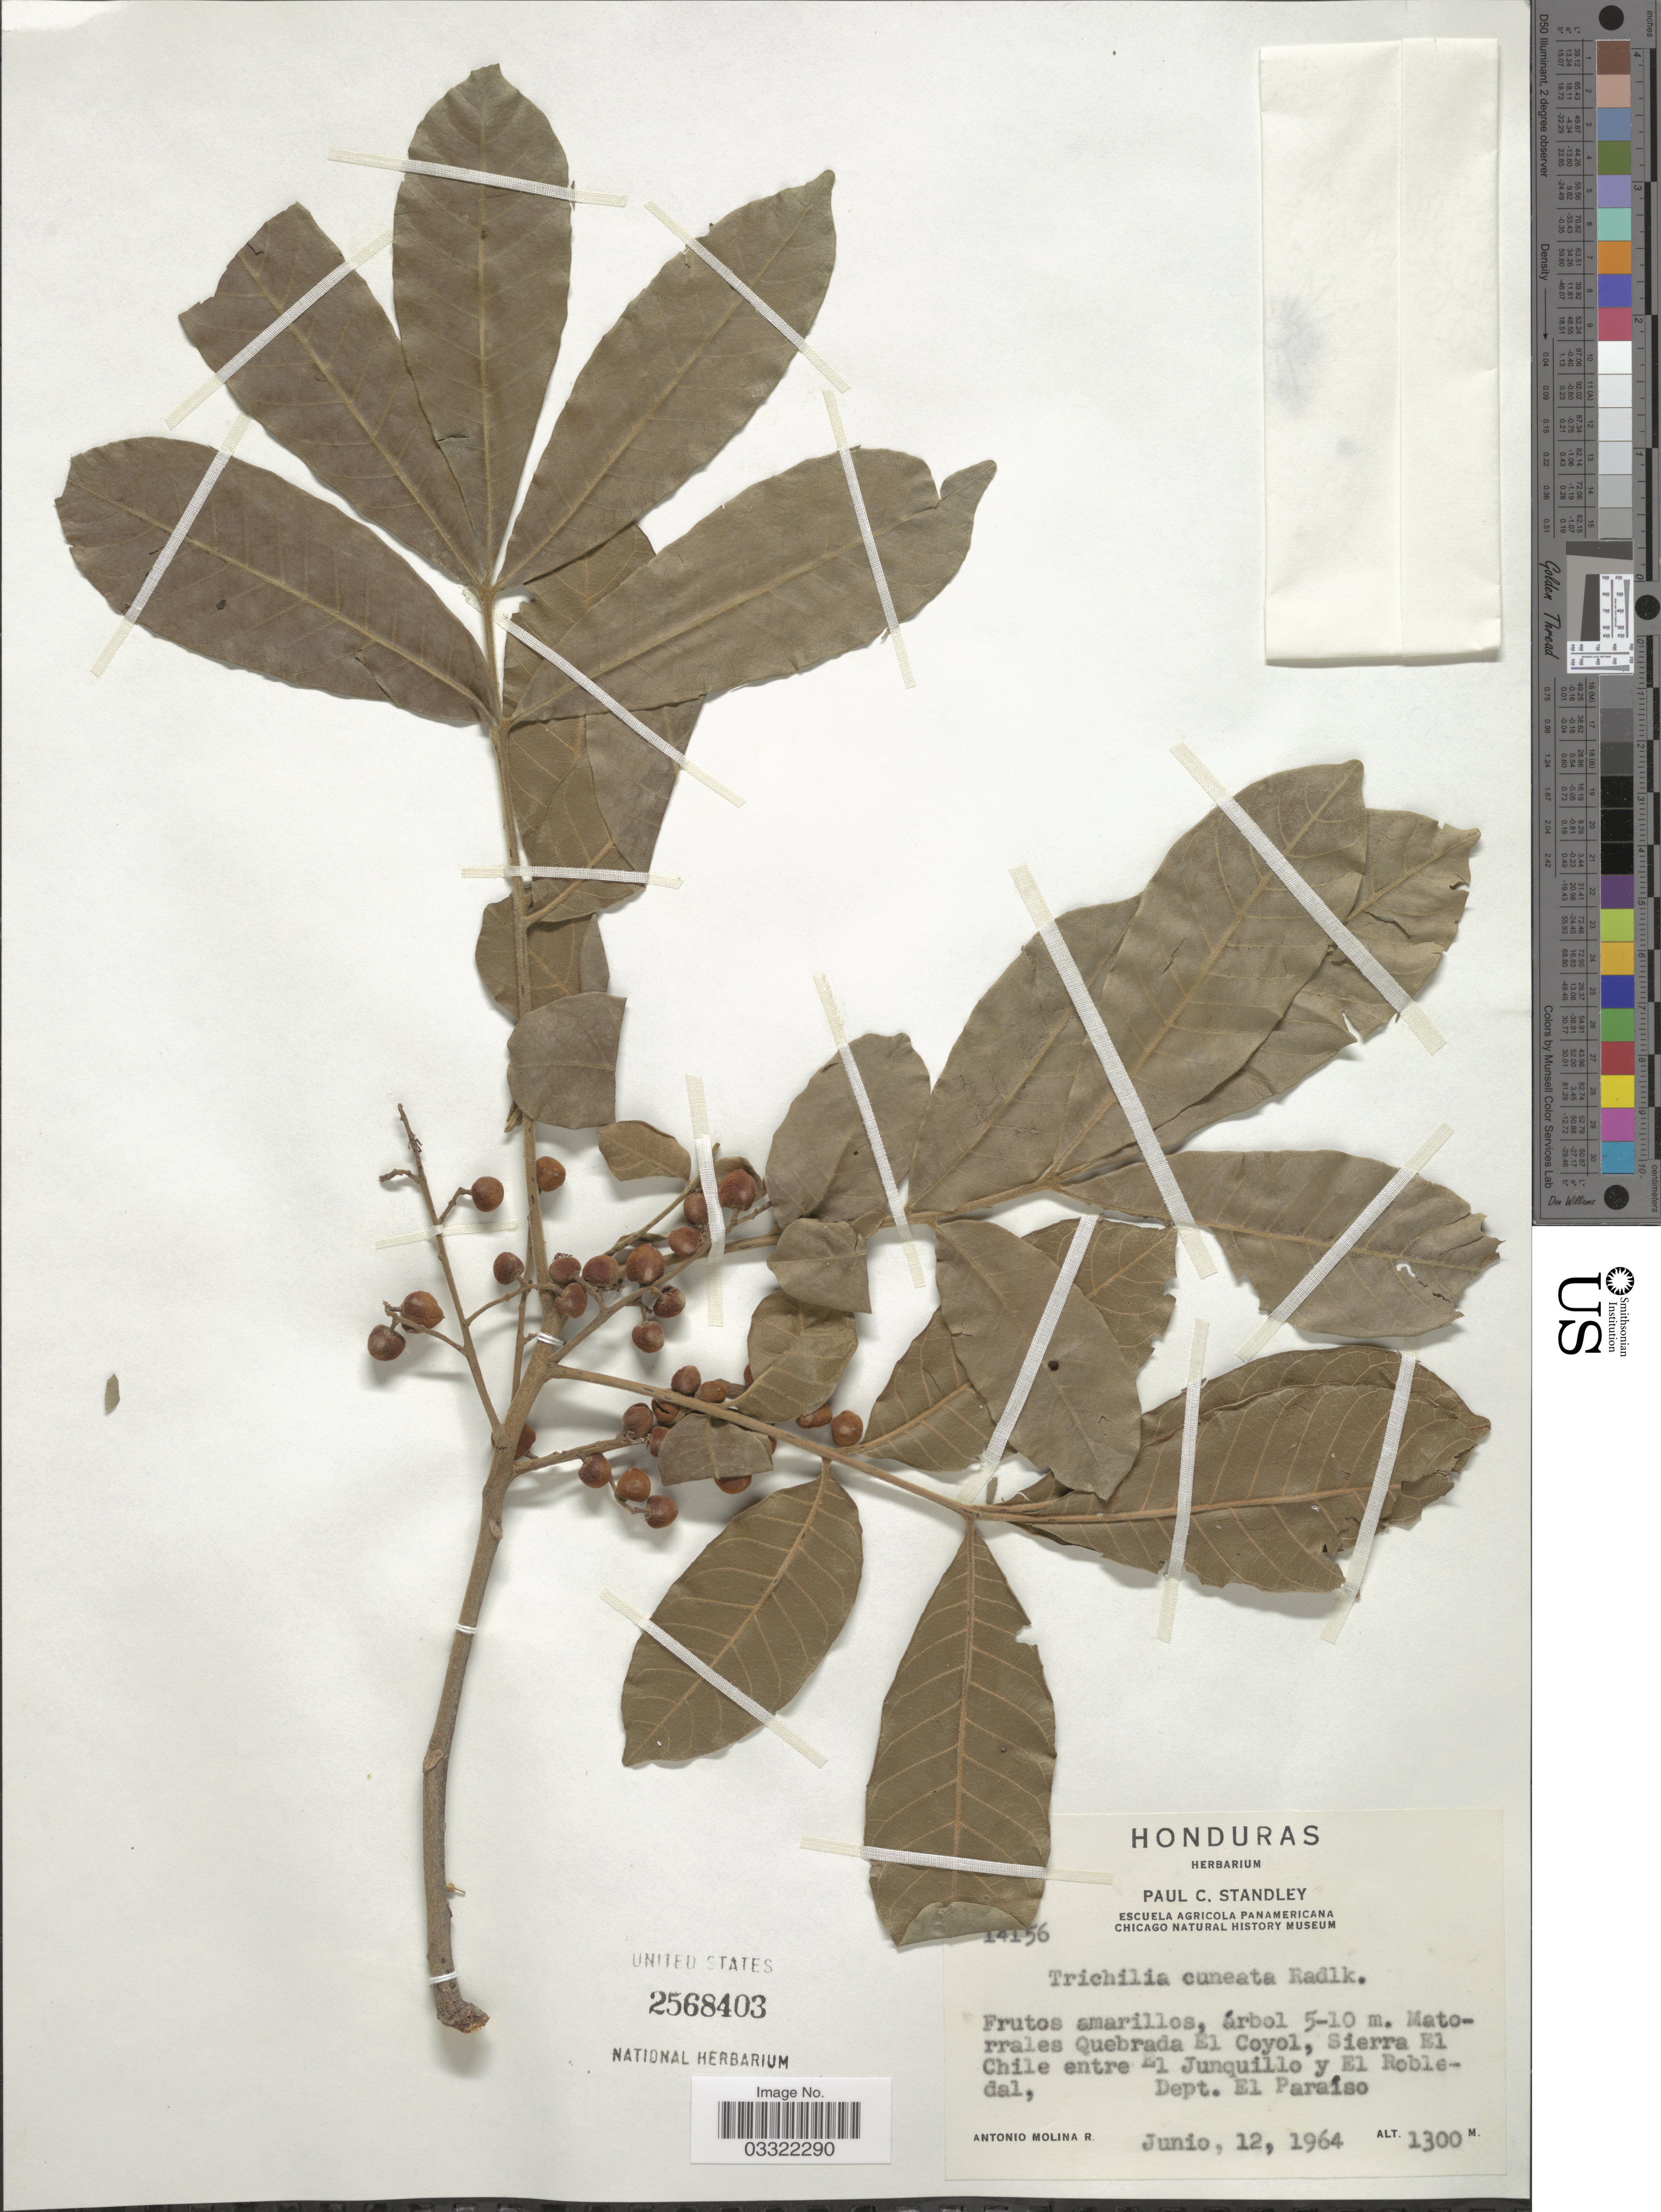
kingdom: Plantae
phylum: Tracheophyta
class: Magnoliopsida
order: Sapindales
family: Meliaceae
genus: Trichilia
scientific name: Trichilia cuneata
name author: Radlk.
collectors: A. Molina R.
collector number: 14156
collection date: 1964-06-12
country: Honduras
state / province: El Paraíso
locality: Matorrales Quebrada El Coyol, Sierra El Chile entre El Junquillo y El Robledal, Dept. El Paraíso.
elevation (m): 1300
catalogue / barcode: US 2568403